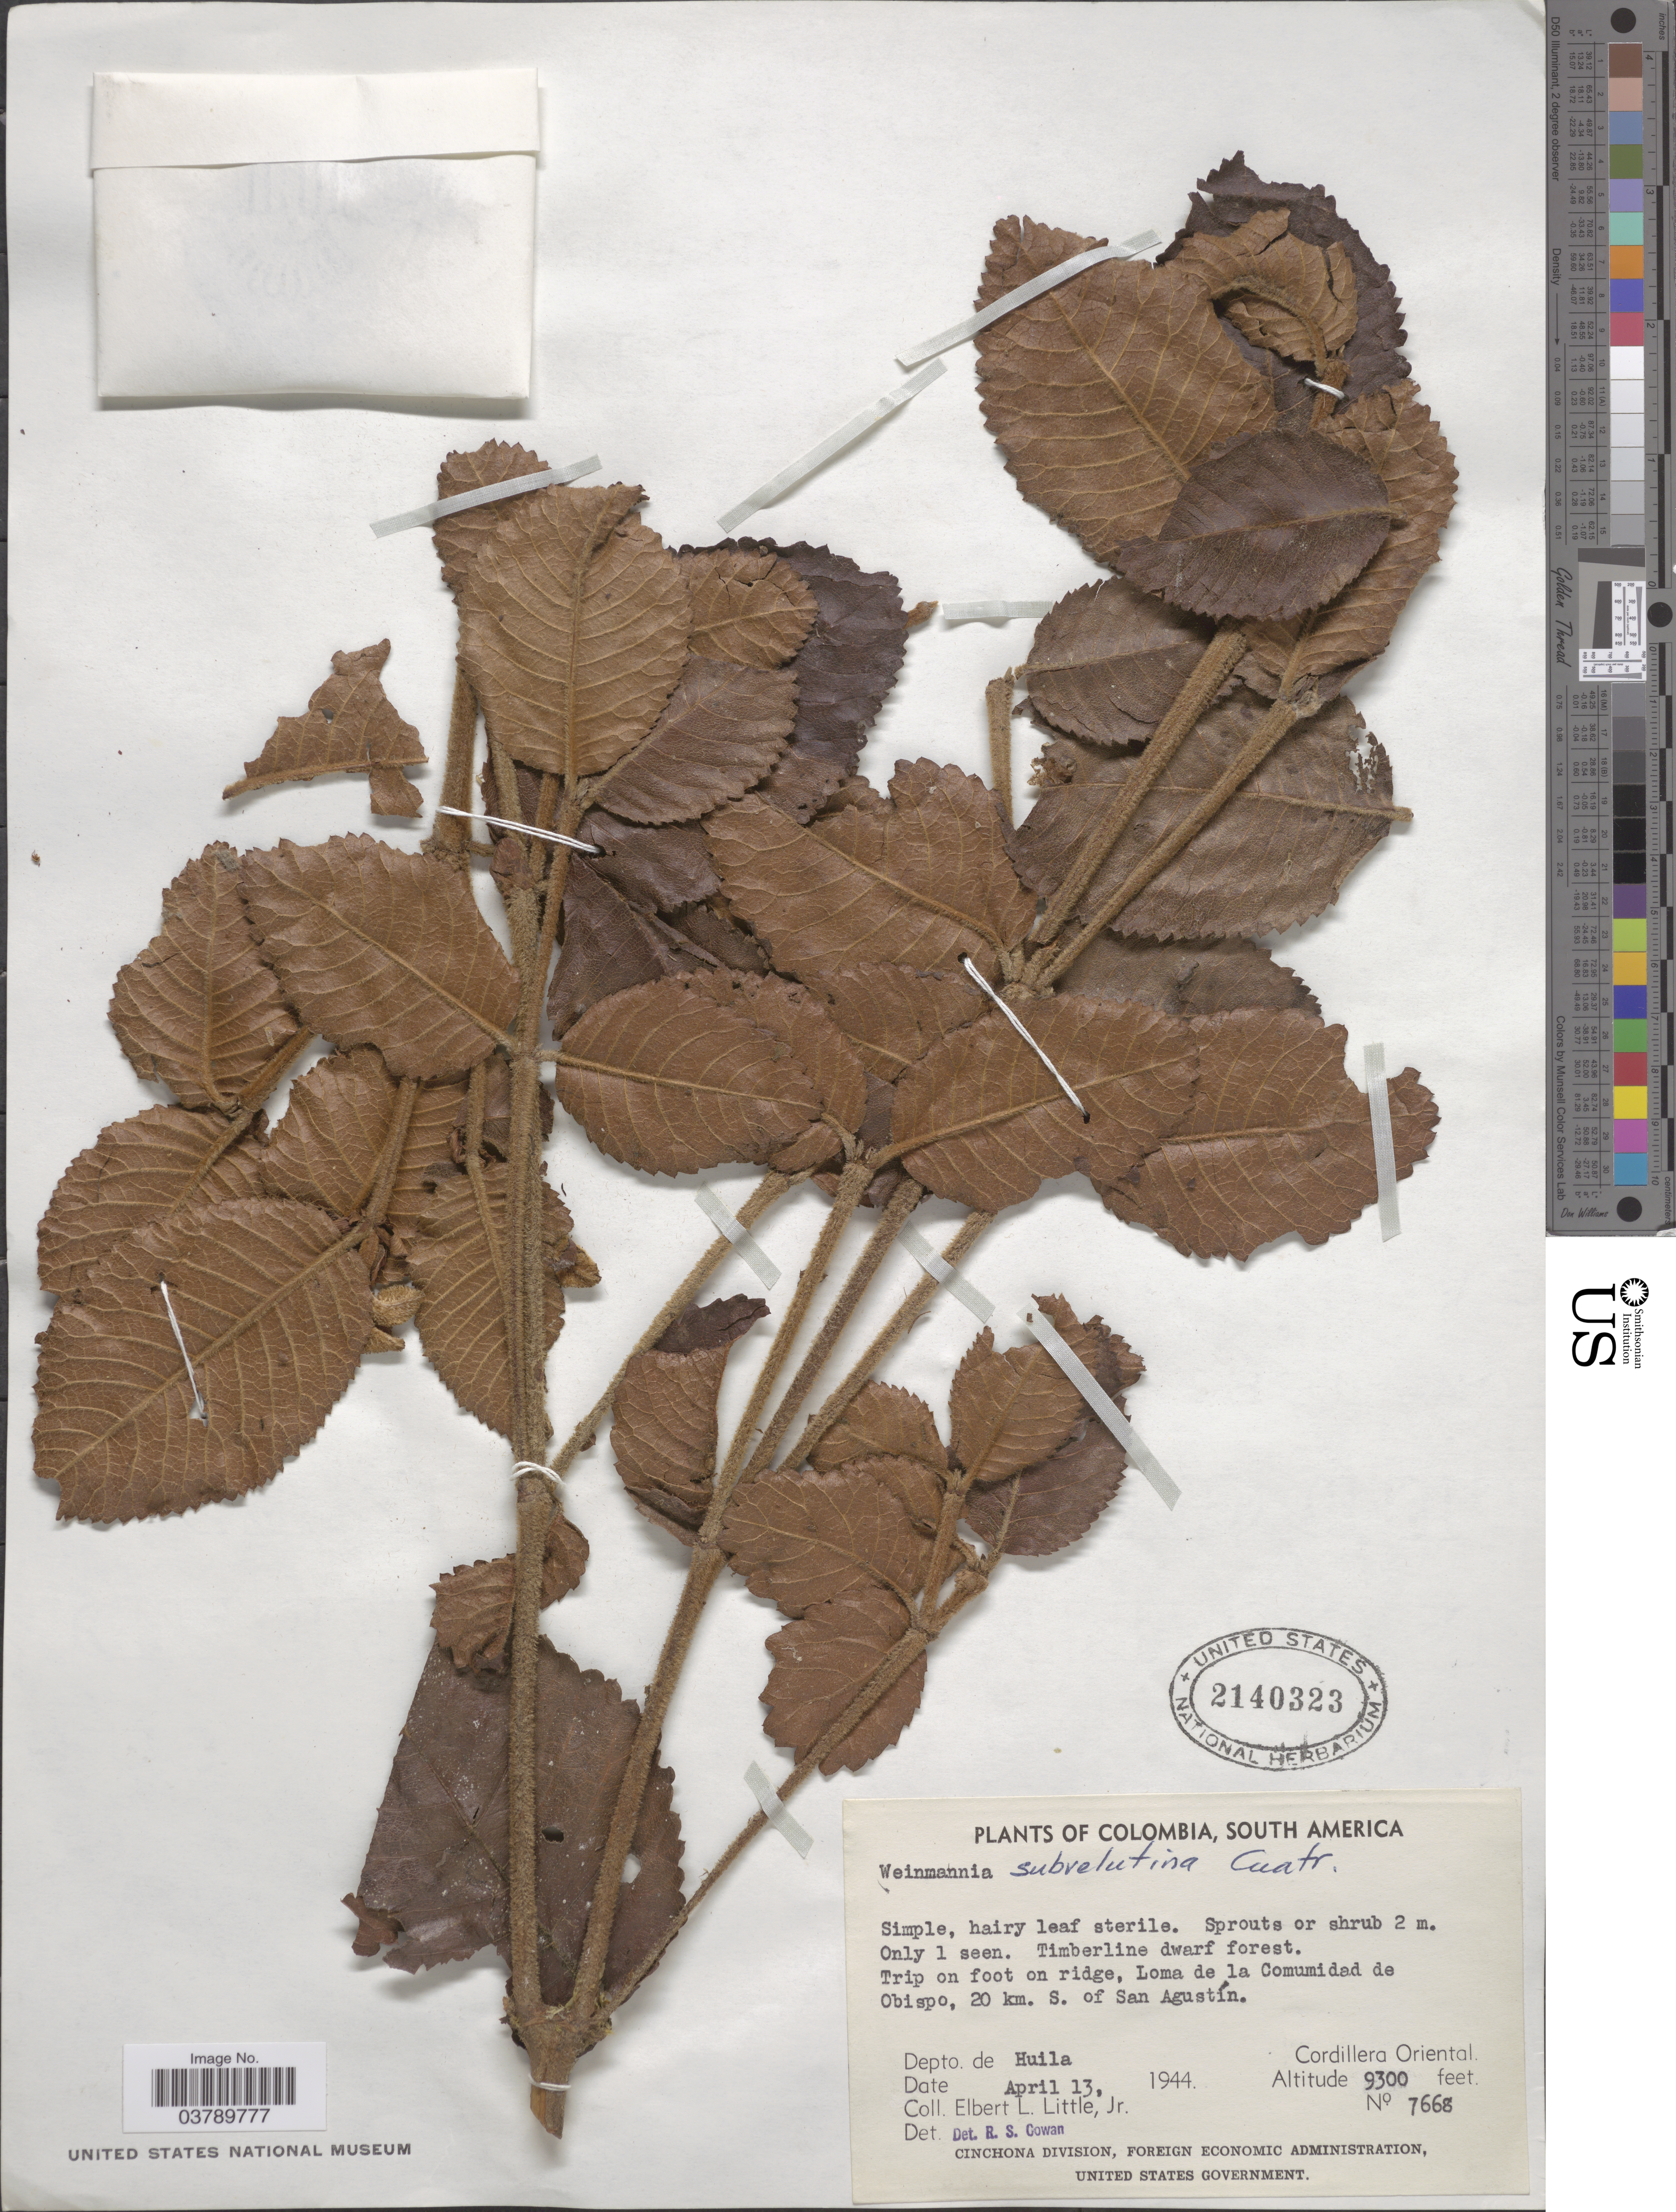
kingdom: Plantae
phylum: Tracheophyta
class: Magnoliopsida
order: Oxalidales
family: Cunoniaceae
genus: Weinmannia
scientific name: Weinmannia subvelutina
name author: Cuatrec.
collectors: E. L. Little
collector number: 7668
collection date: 1944-04-13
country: Colombia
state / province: Huila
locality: Trip on foot on ridge, Loma de la Comunidad de Obispo, 20 km. S. of San Agustín. Depto. de Huila. Cordillera Oriental.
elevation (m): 2835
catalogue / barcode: US 2140323